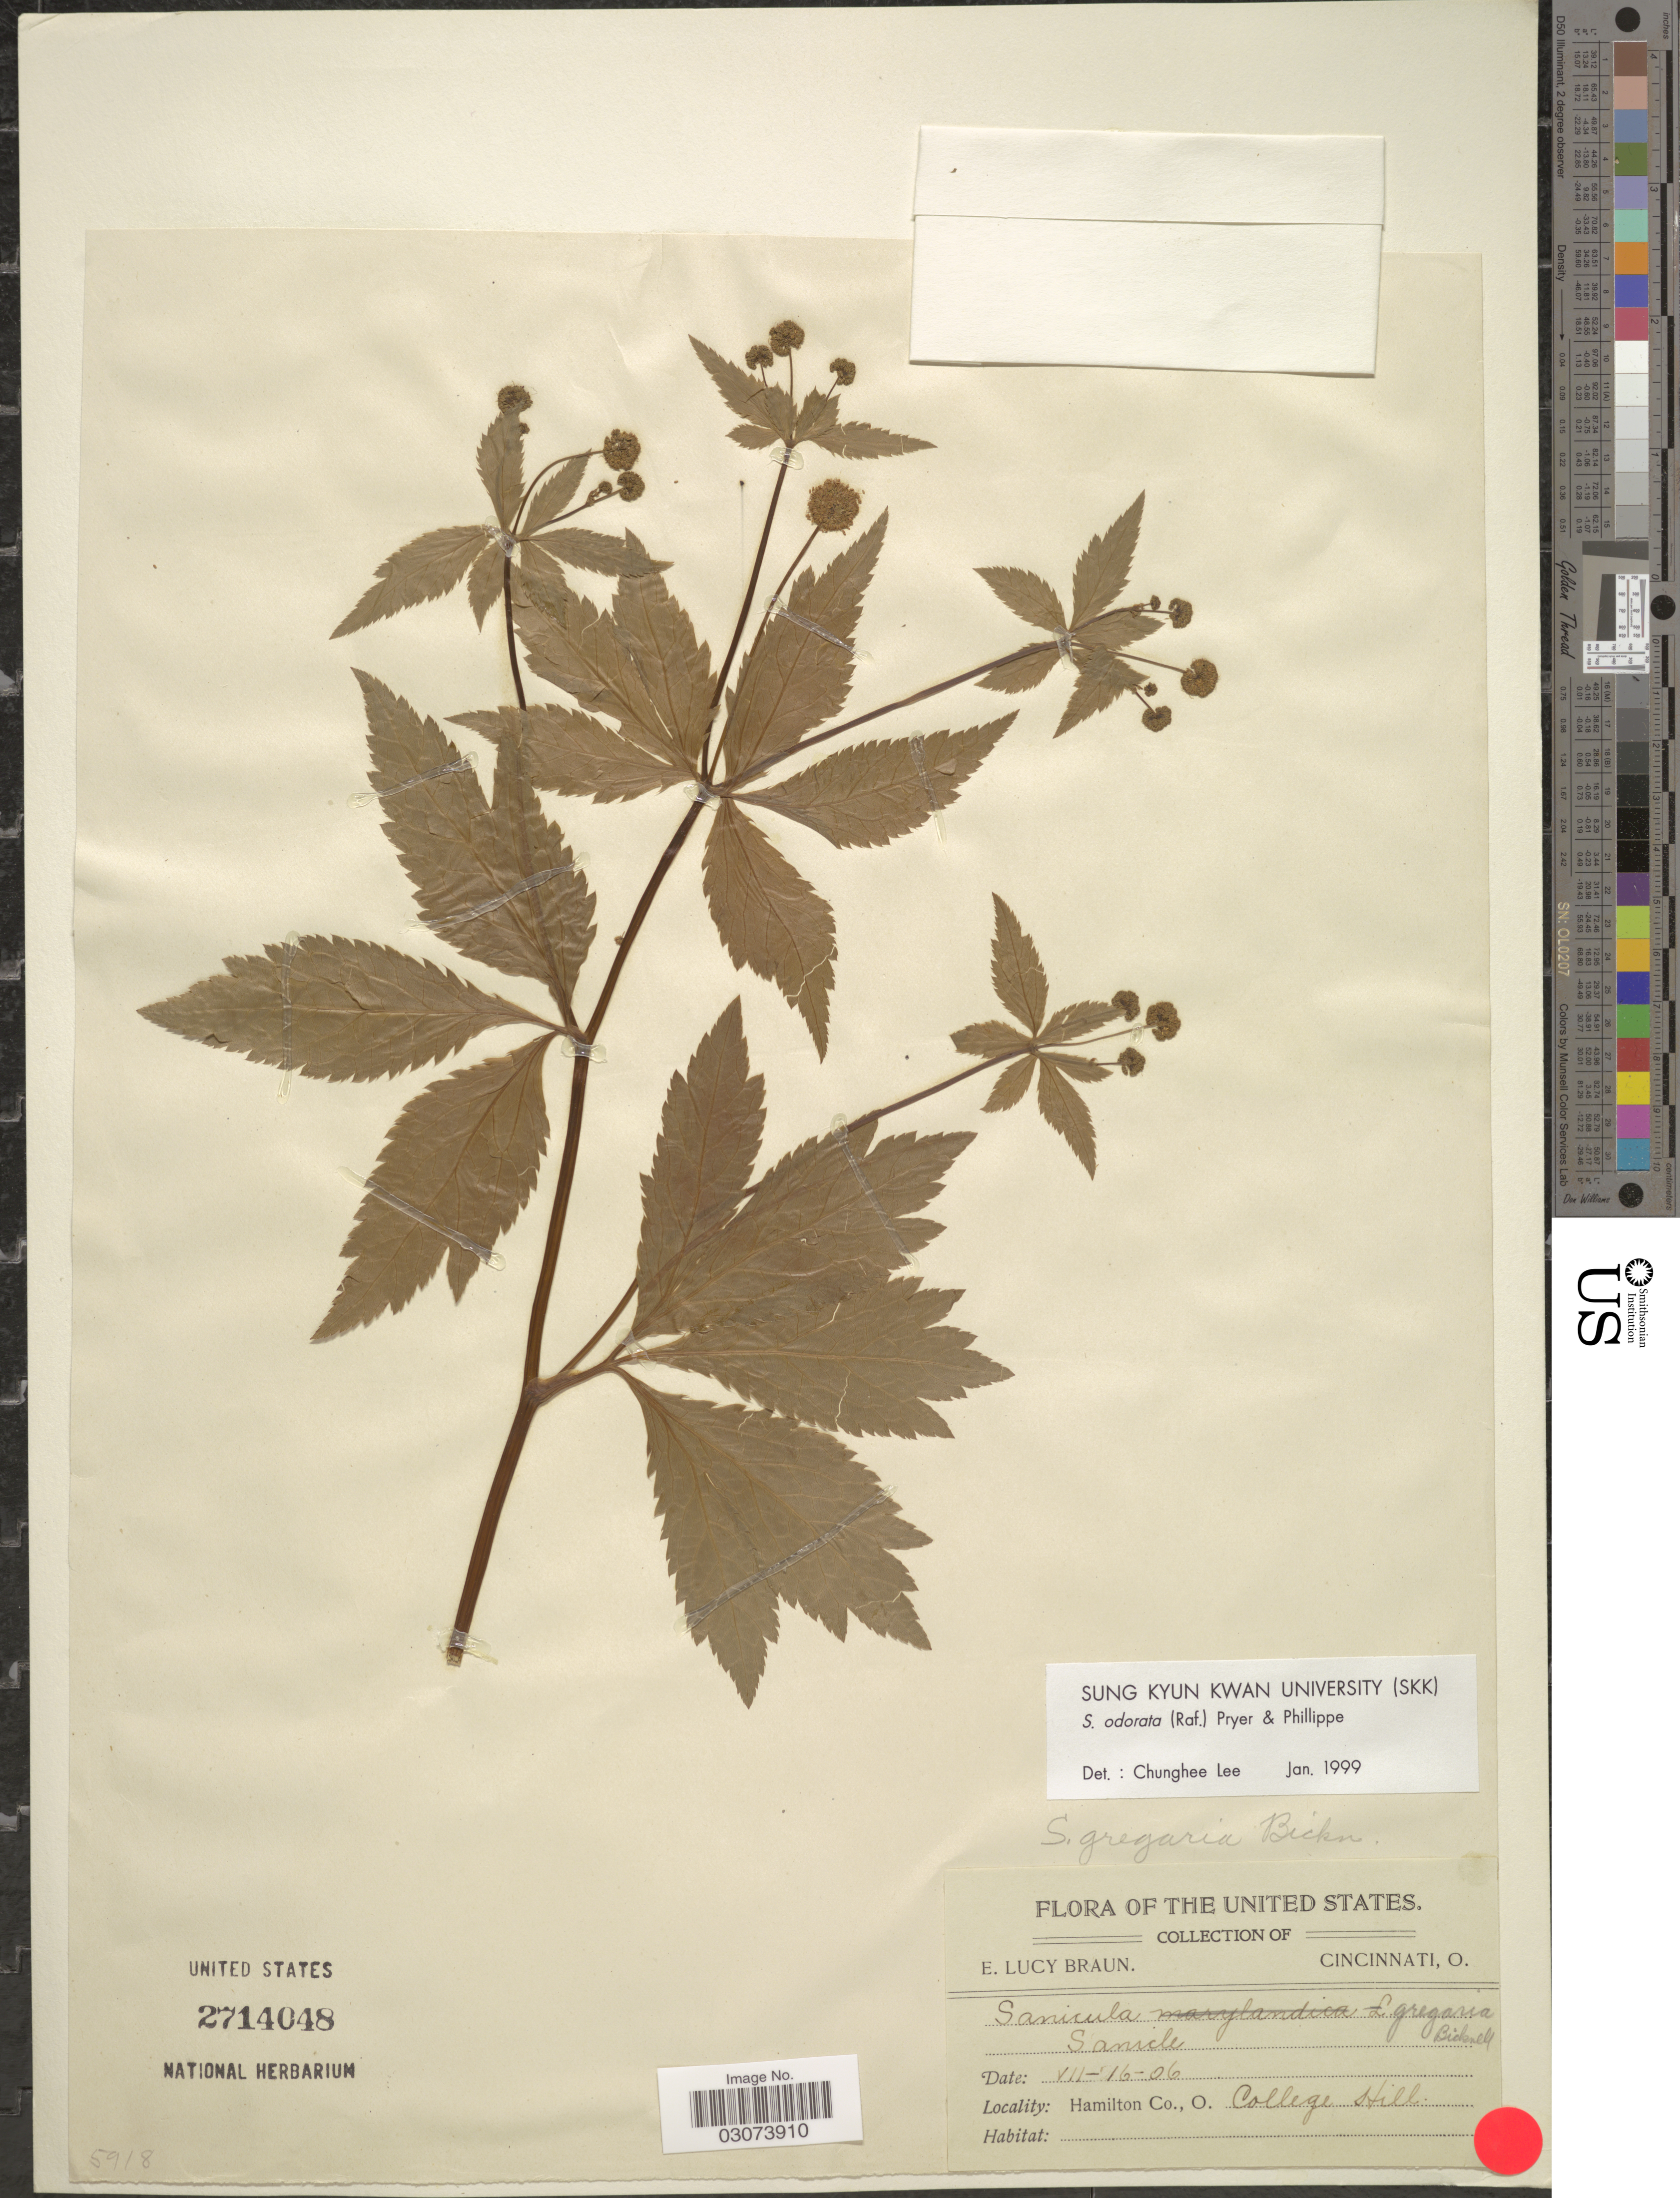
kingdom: Plantae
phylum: Tracheophyta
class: Magnoliopsida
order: Apiales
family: Apiaceae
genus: Sanicula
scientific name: Sanicula odorata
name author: (Raf.) Pryer & Phillippe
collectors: E. L. Braun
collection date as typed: Transcribed d/m/y: 16/7/6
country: United States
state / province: Ohio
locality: Hamilton Co. College Hill.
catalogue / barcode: US 2714048